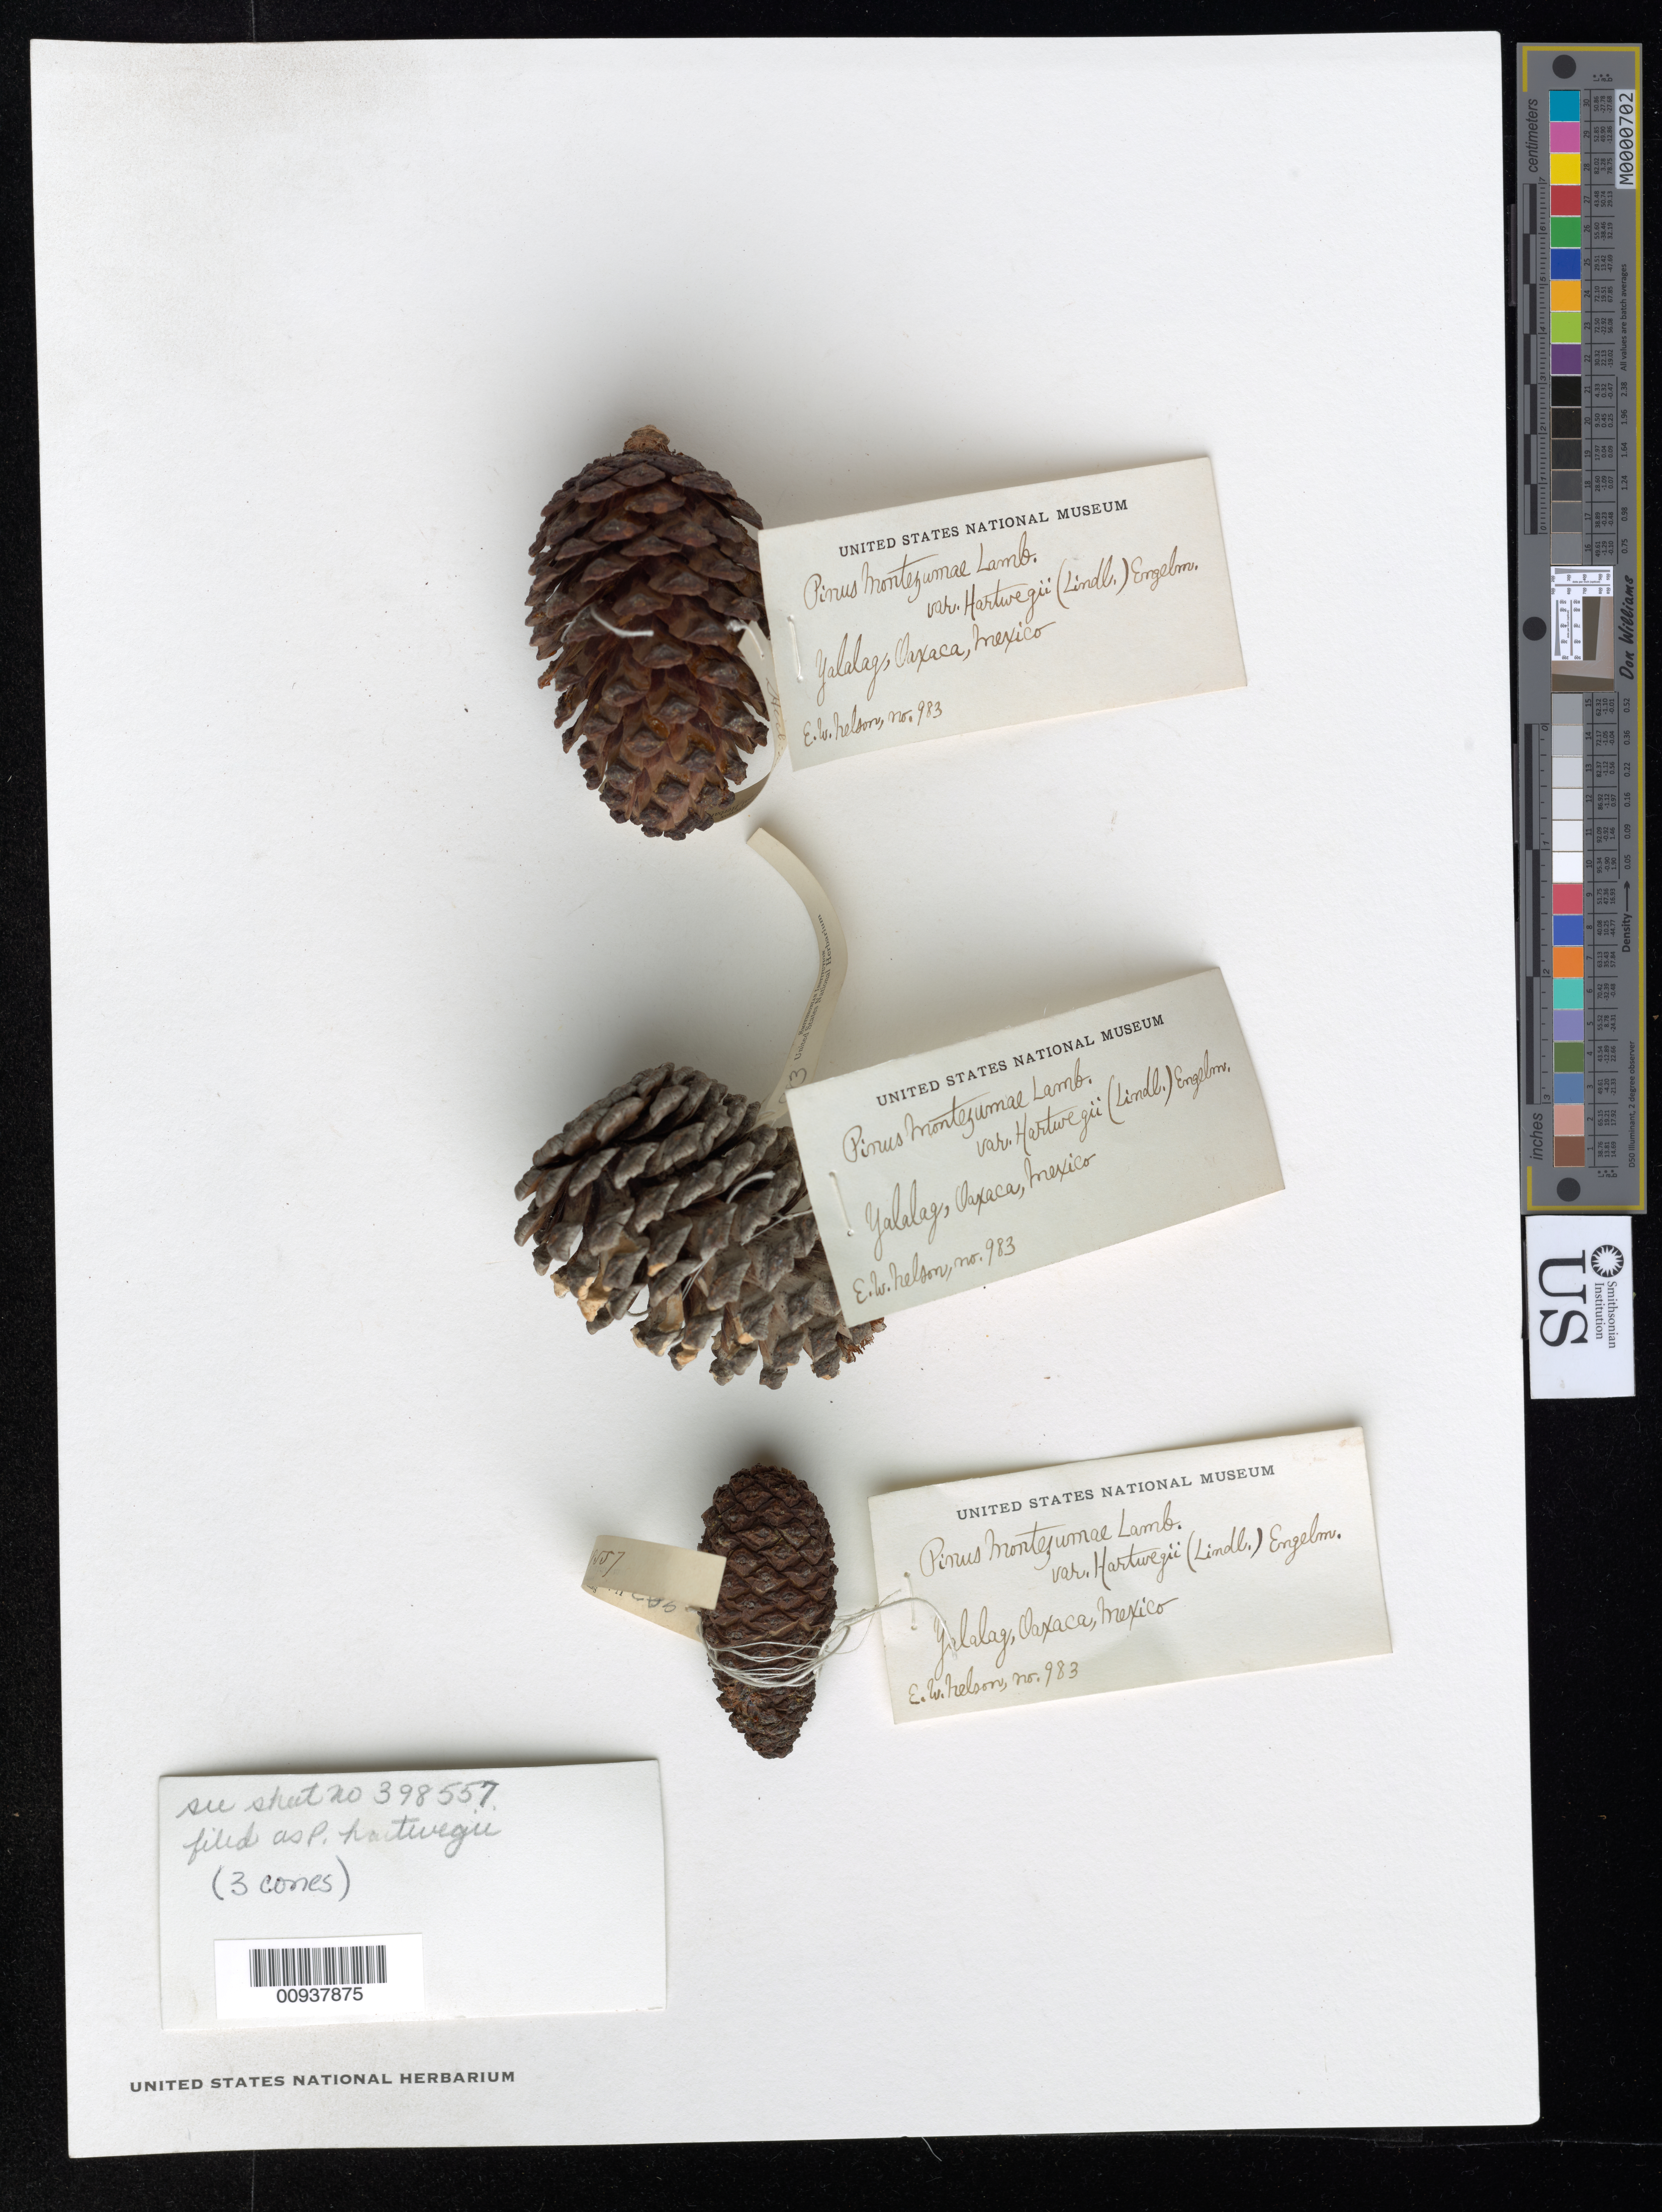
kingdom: Plantae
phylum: Tracheophyta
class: Pinopsida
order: Pinales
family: Pinaceae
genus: Pinus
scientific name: Pinus hartwegii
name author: Lindl.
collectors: E. W. Nelson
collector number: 983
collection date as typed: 01 Aug 1894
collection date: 1894-08-01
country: Mexico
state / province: Oaxaca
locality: Summit of range west of Yalalag.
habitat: Summit of range.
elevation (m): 2591